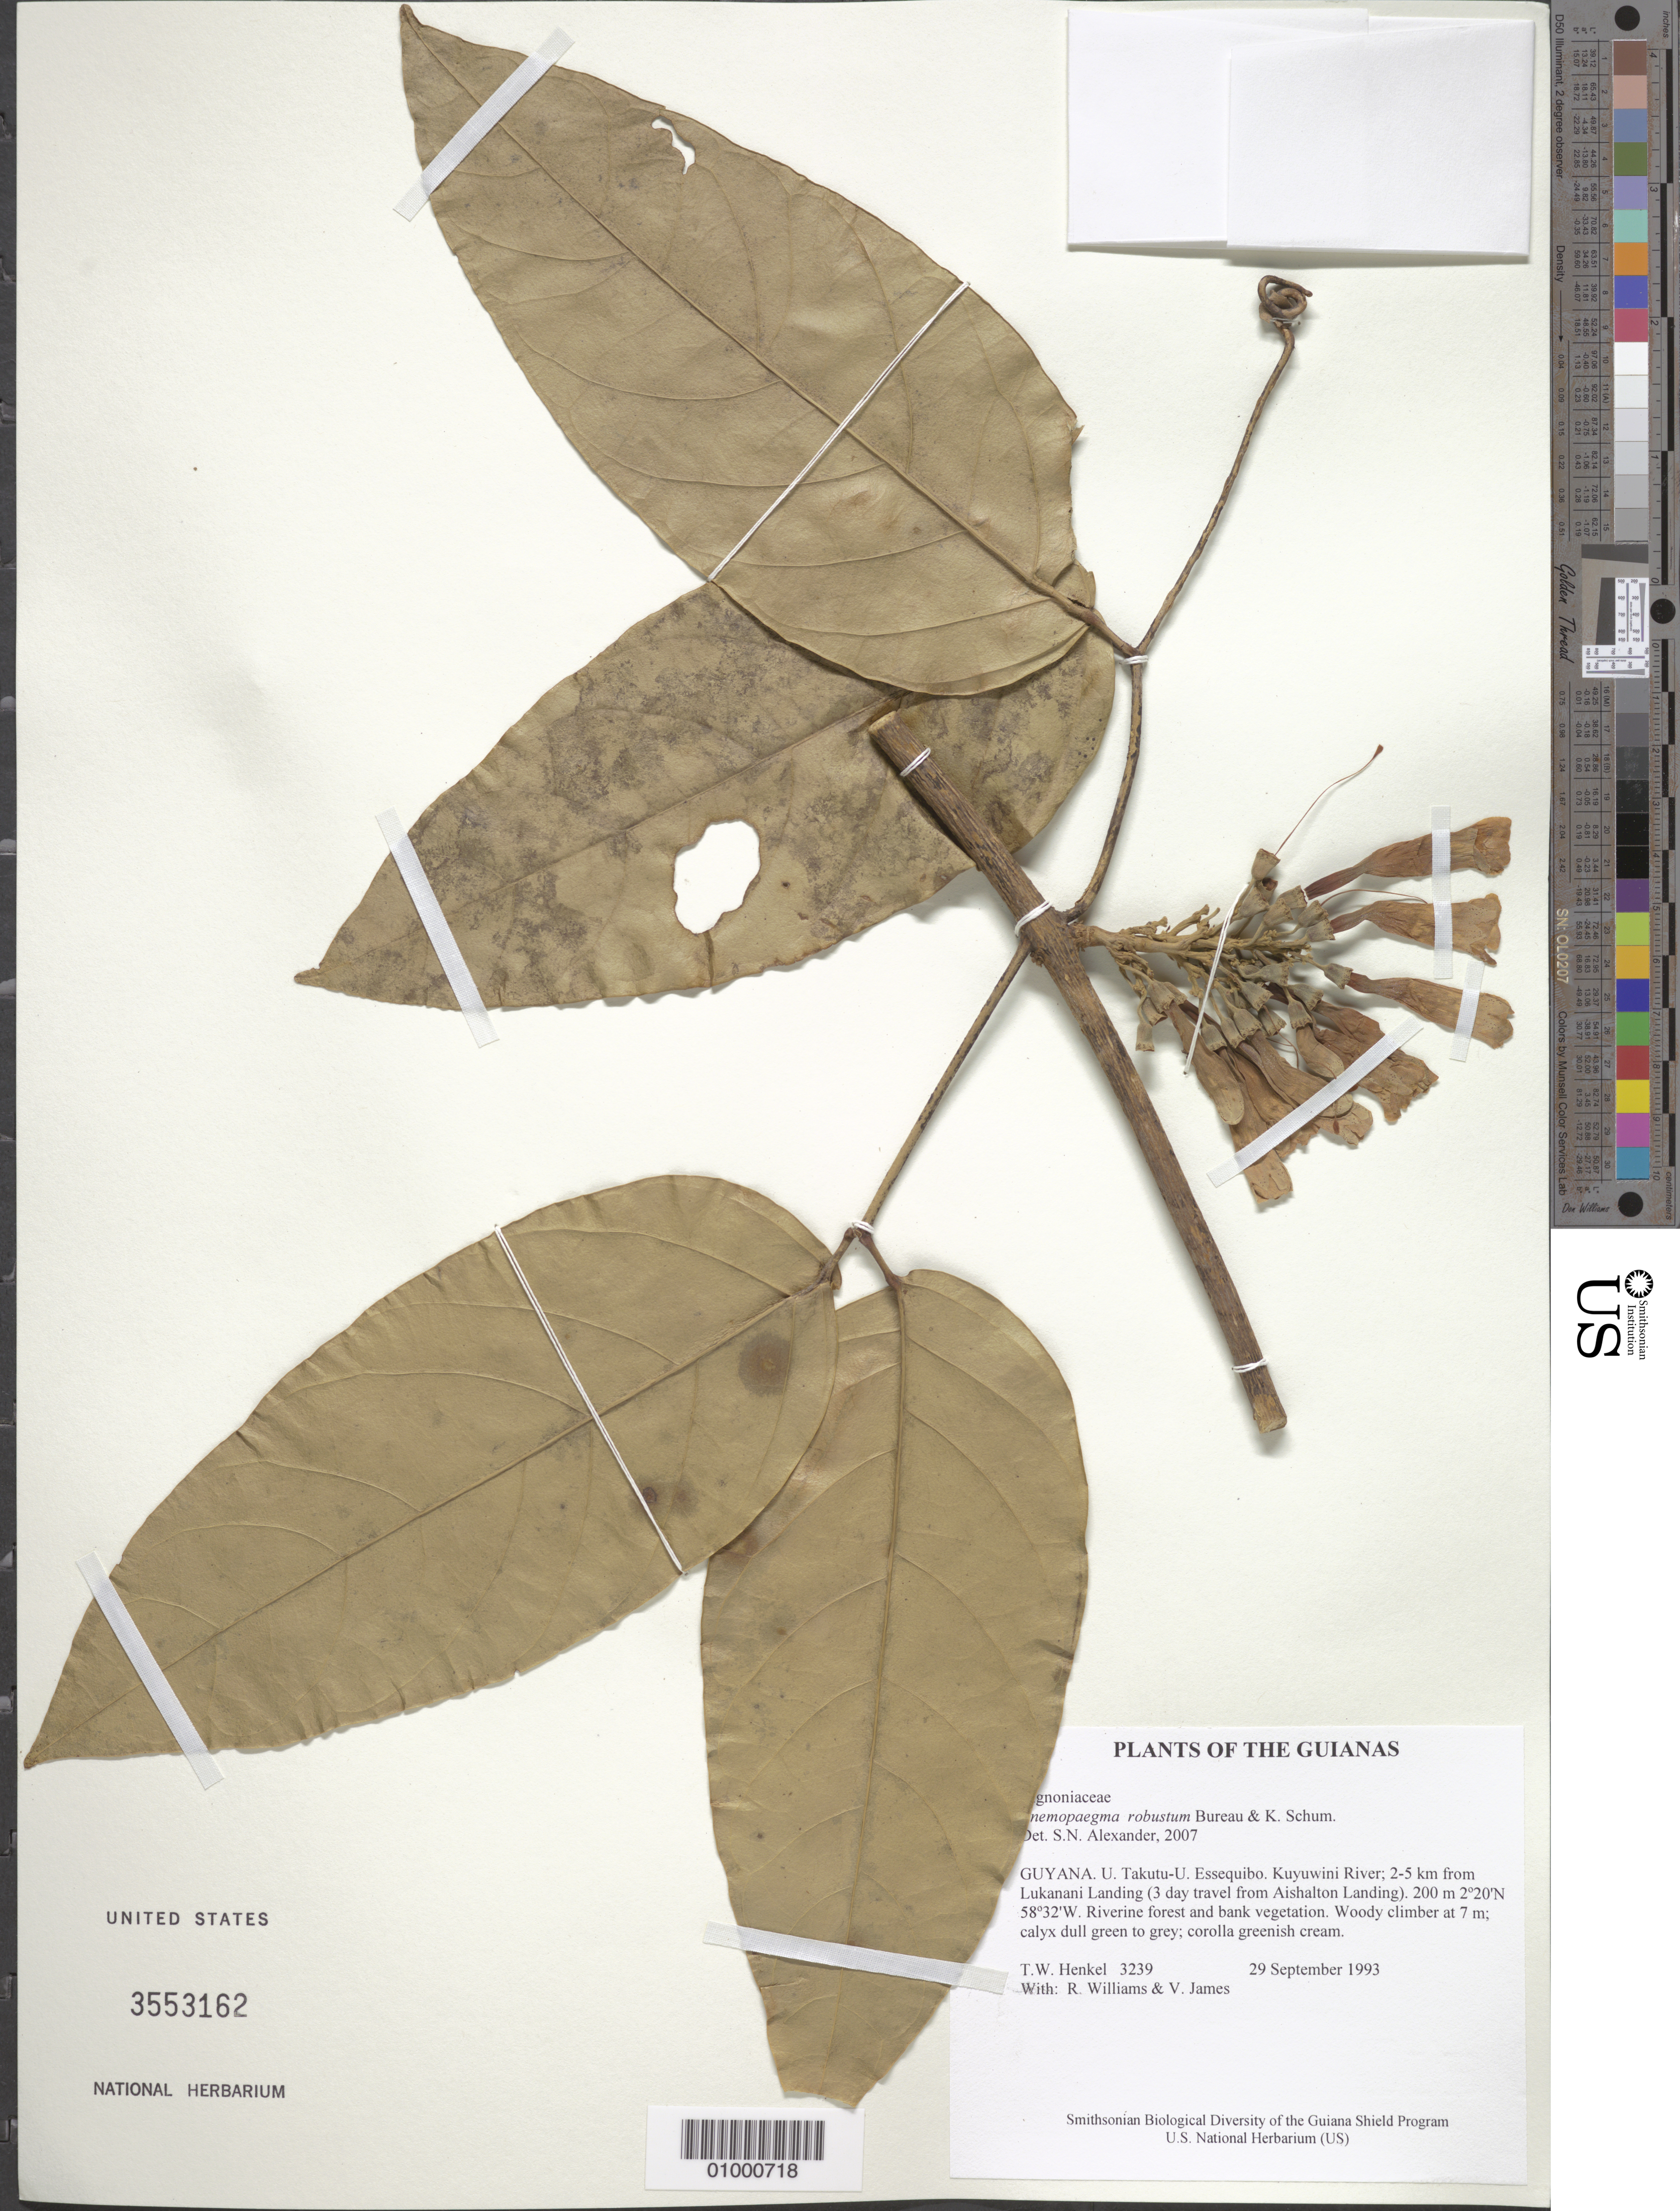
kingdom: Plantae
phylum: Tracheophyta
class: Magnoliopsida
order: Lamiales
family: Bignoniaceae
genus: Anemopaegma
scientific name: Anemopaegma robustum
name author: Bureau & K. Schum.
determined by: Alexander, S. N.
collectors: T. Henkel, R. Williams & V. James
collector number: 3239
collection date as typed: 29 September 1993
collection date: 1993-09-29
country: Guyana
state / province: U. Takutu-U. Essequibo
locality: Kuyuwini River; 2-5 km from Lukanani Landing (3 day travel from Aishalton Landing)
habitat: Riverine forest and bank vegetation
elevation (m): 200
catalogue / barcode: US 3553162